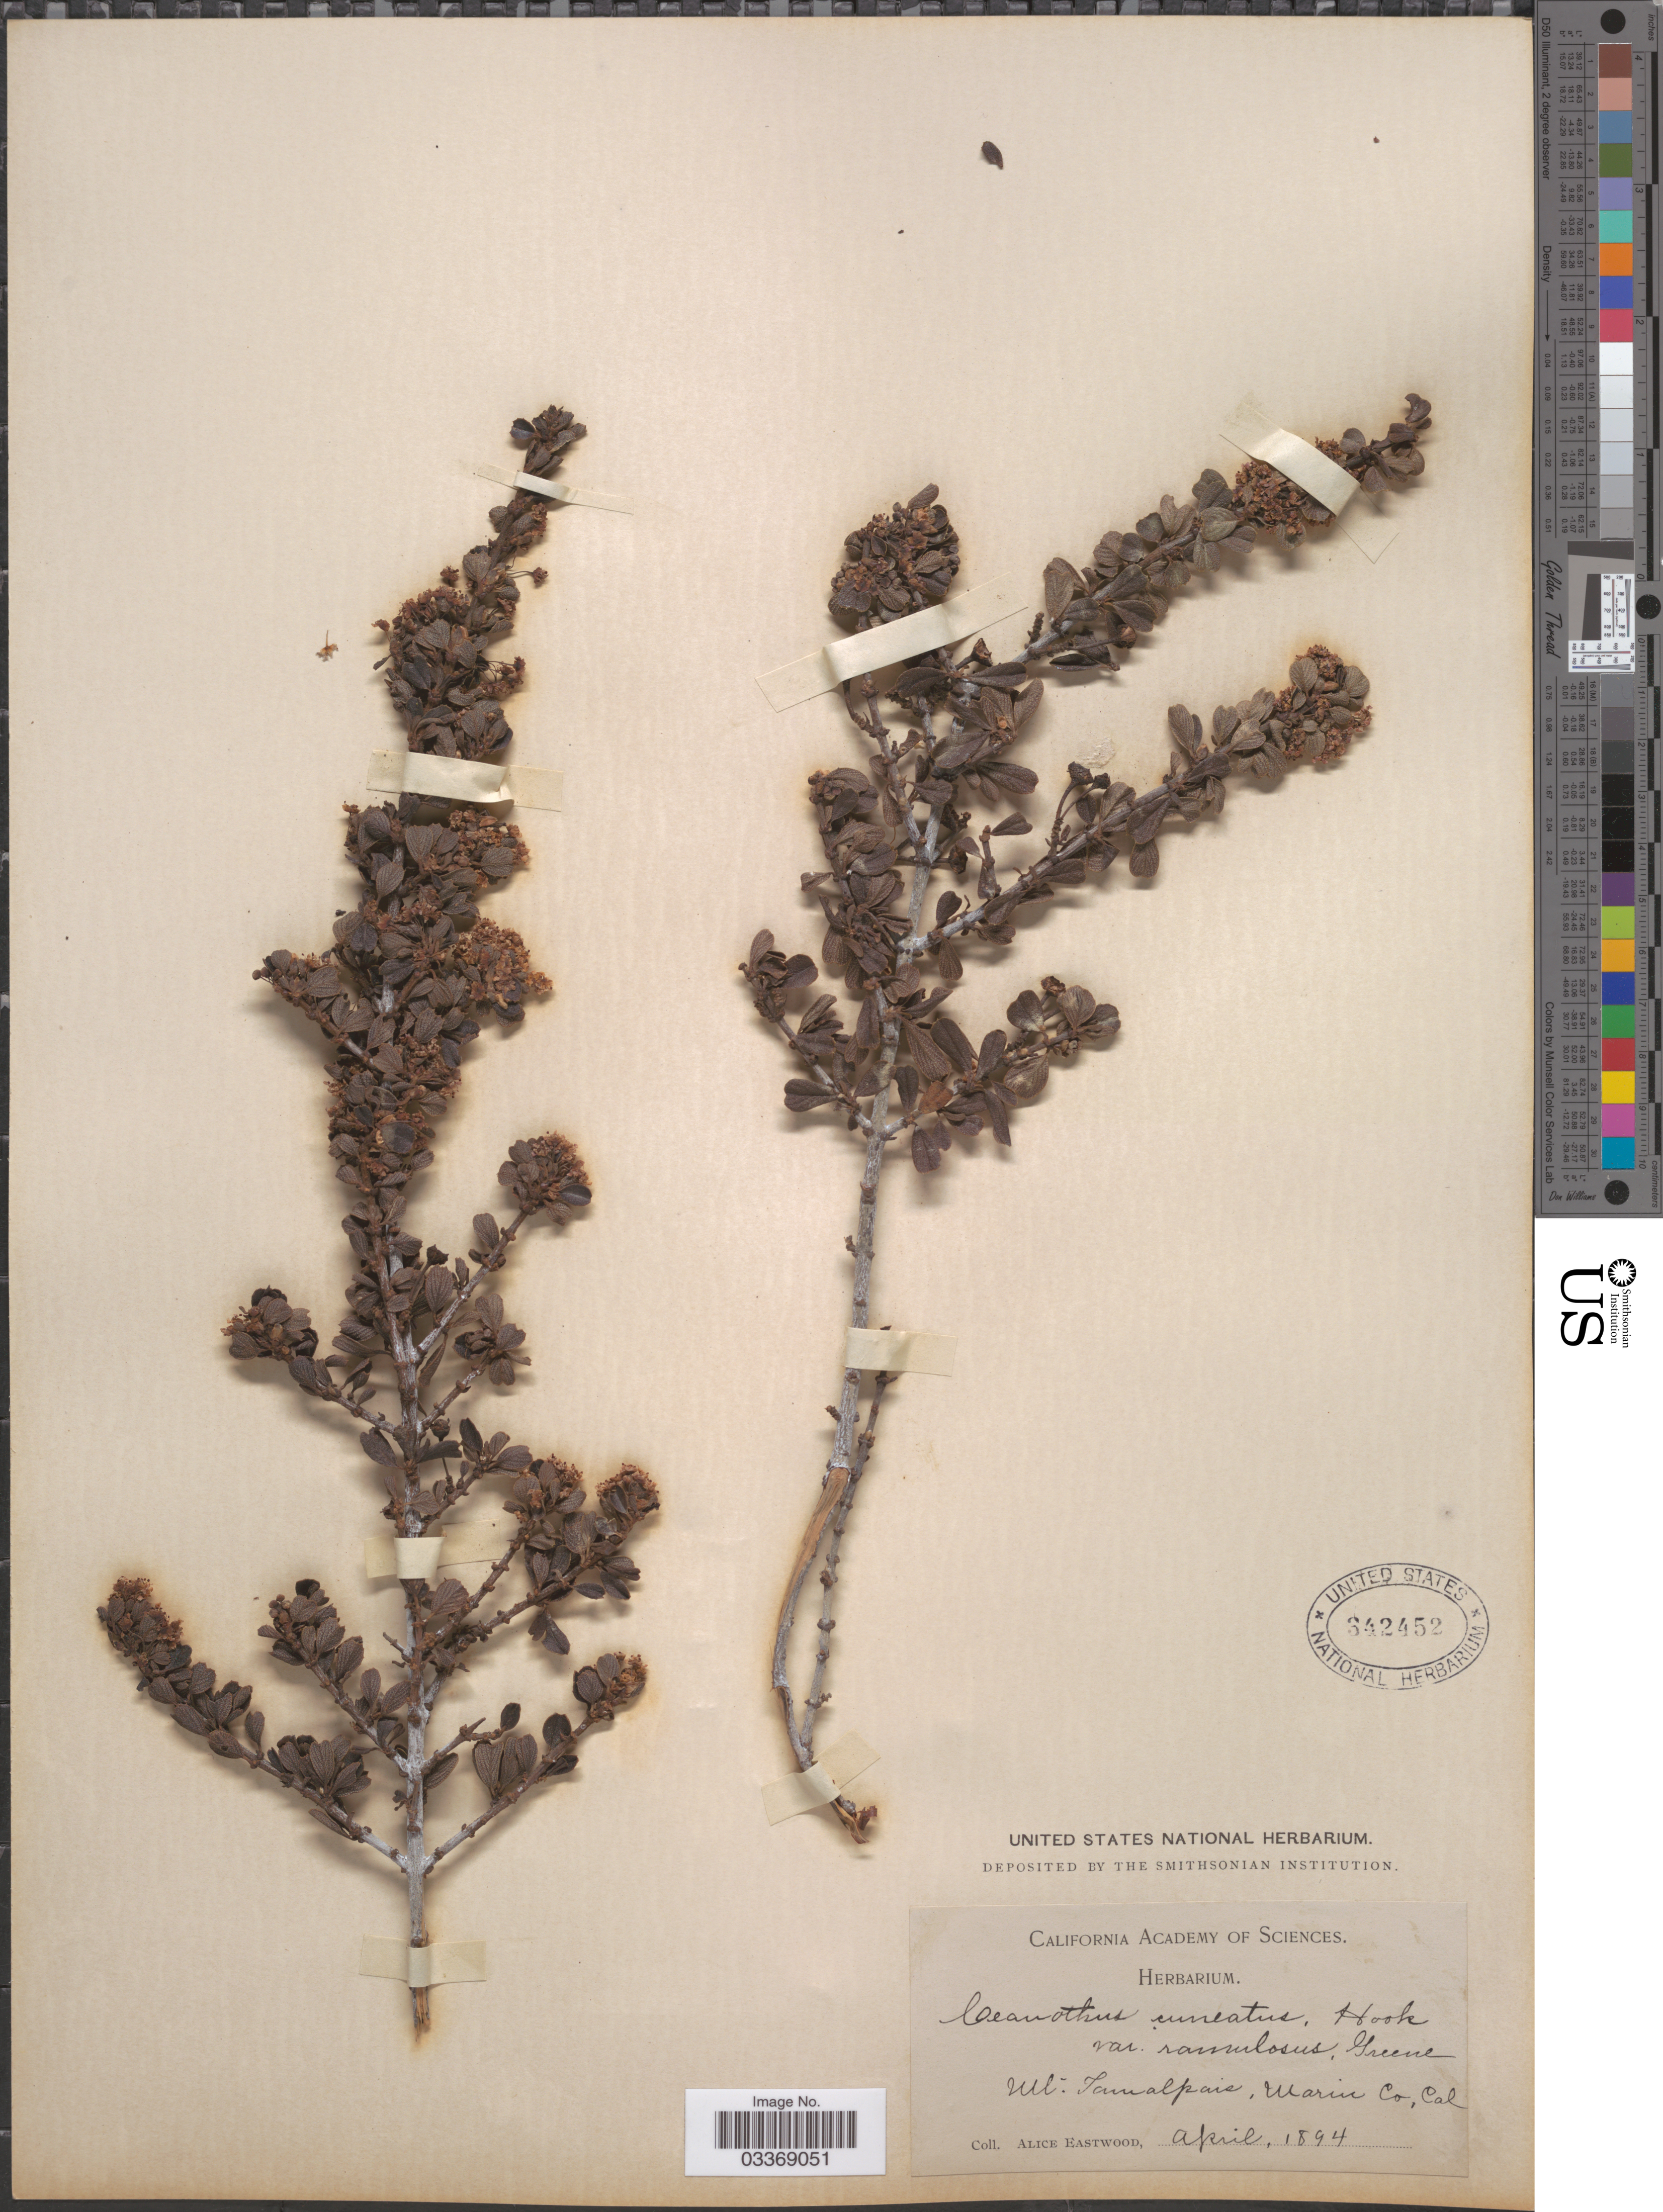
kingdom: Plantae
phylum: Tracheophyta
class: Magnoliopsida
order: Rosales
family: Rhamnaceae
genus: Ceanothus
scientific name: Ceanothus cuneatus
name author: (Hook.) Nutt.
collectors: A. Eastwood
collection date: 1894-04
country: United States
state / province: California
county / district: Marin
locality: Mt. Tamalpais, Marin Co.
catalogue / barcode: US 342452